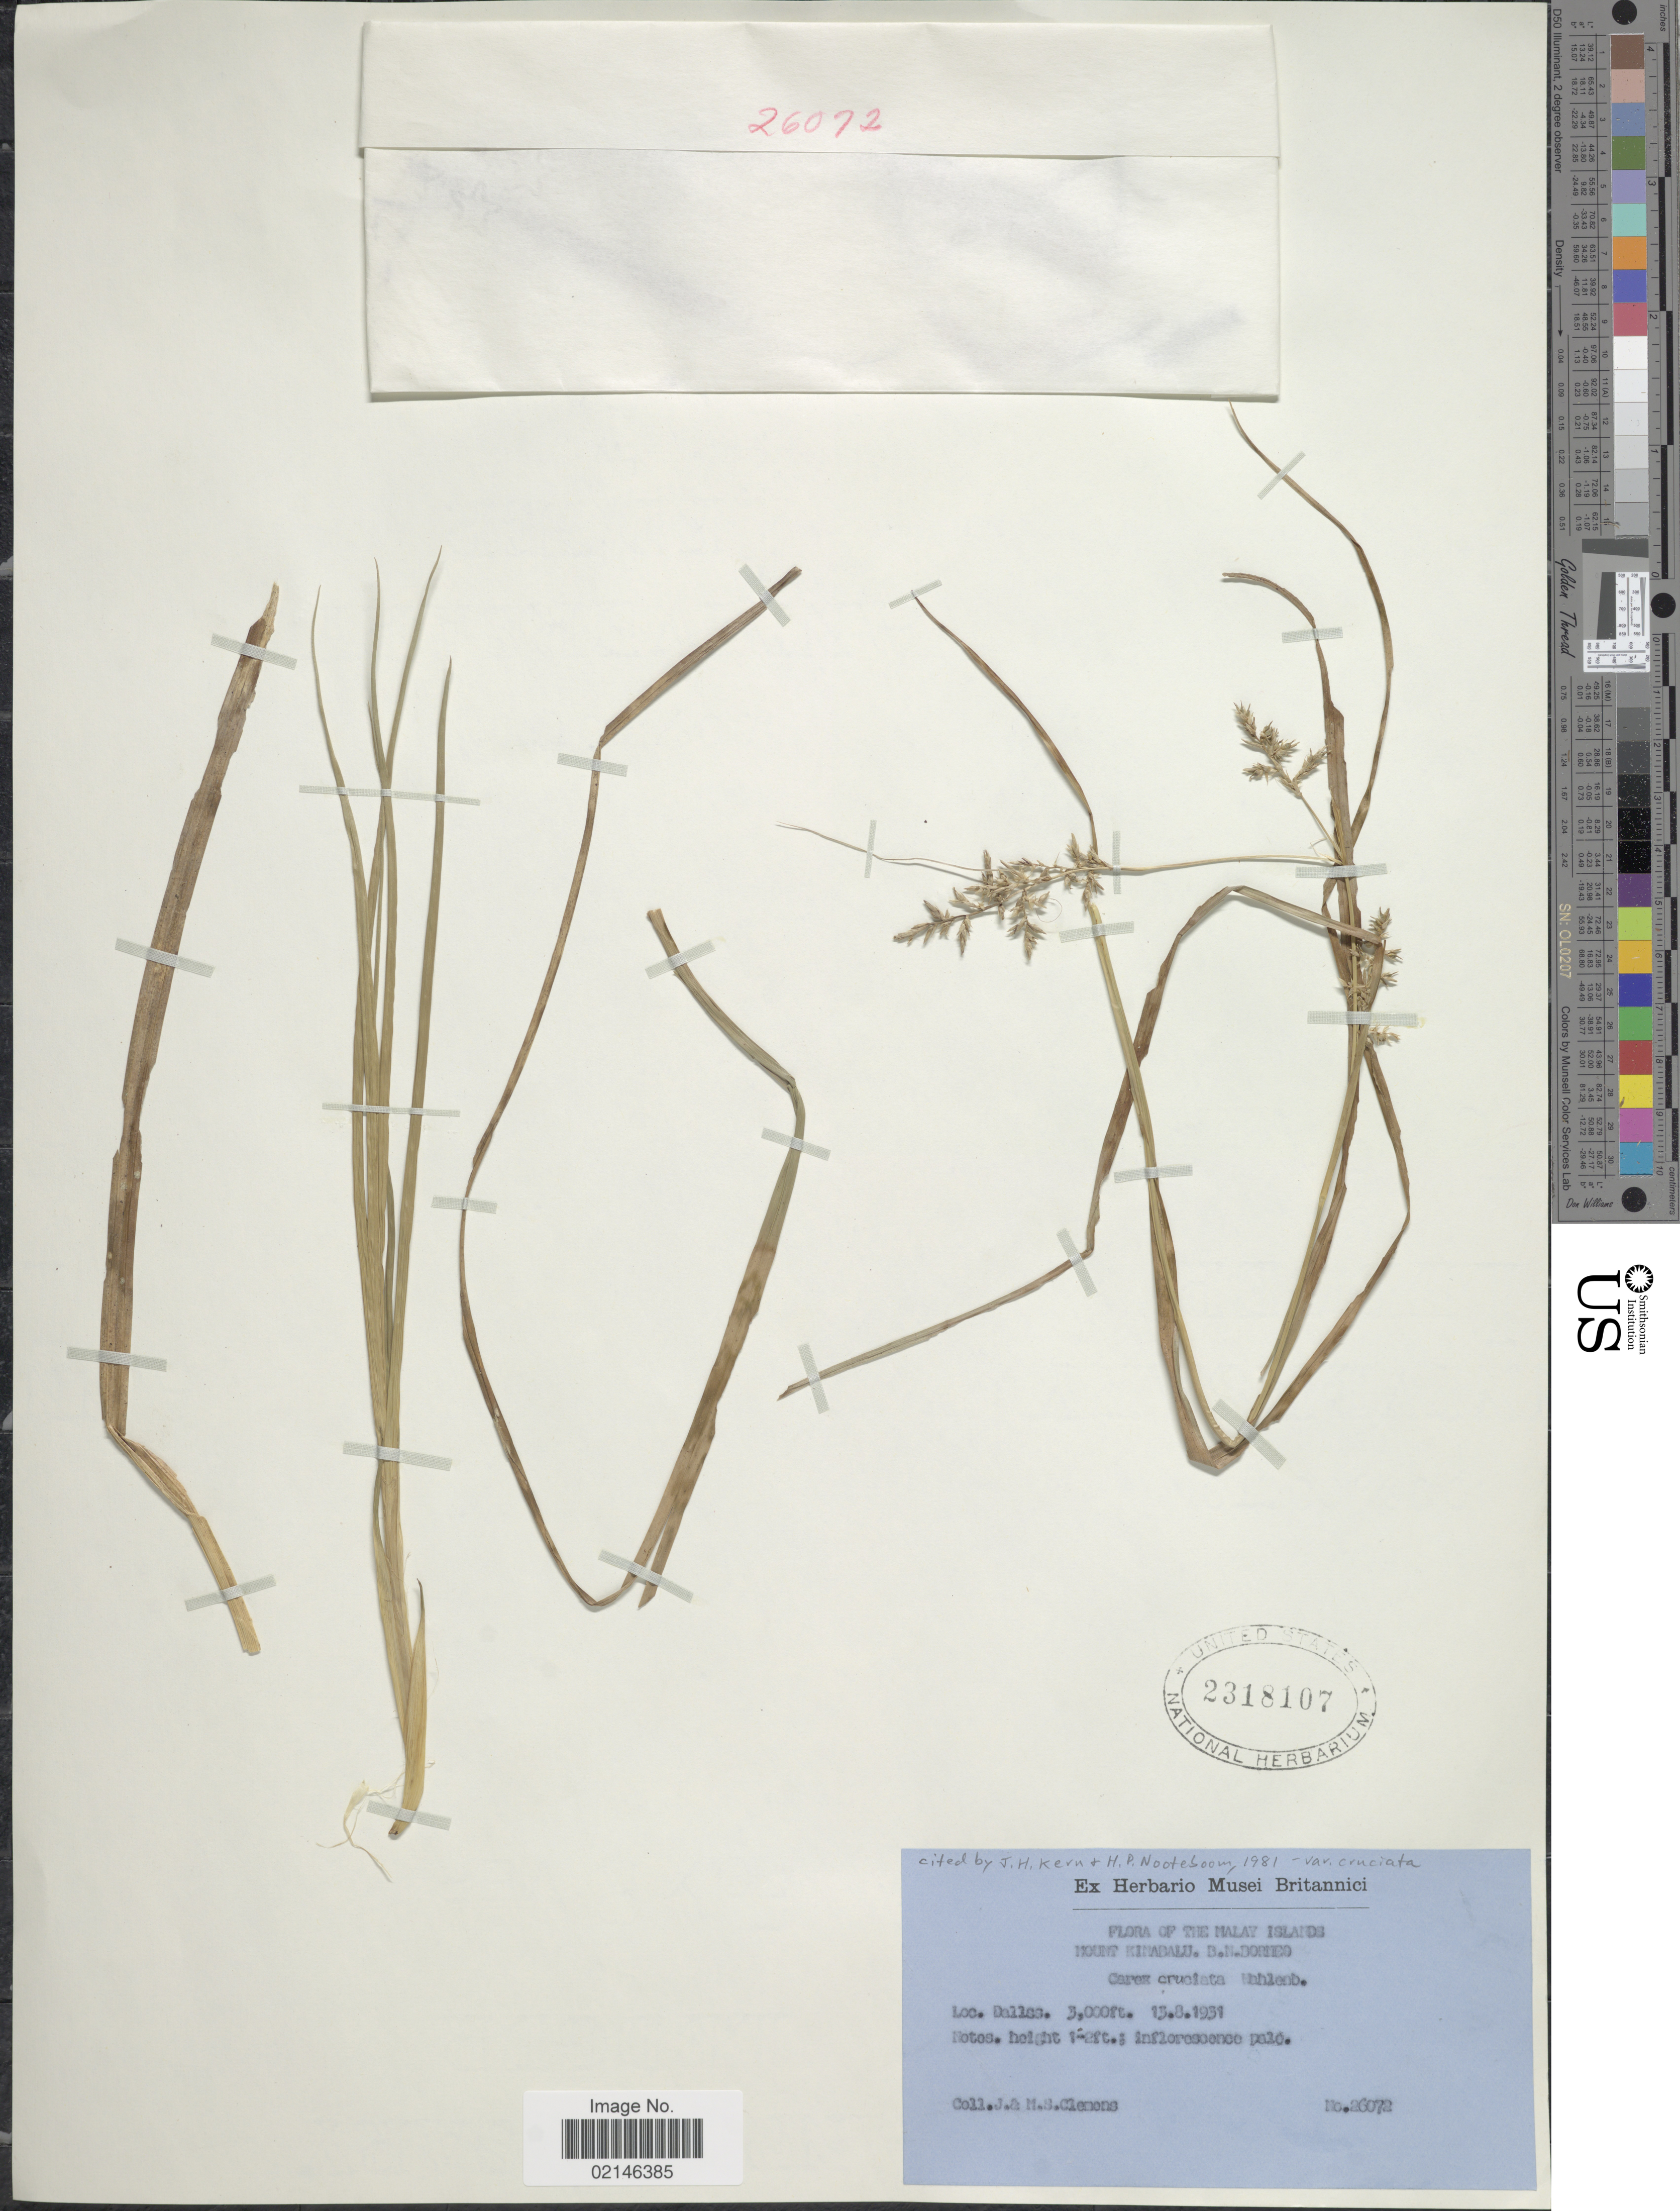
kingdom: Plantae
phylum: Tracheophyta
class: Liliopsida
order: Poales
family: Cyperaceae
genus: Carex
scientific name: Carex cruciata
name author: Wahlenb.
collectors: J. Clemens & M. S. Clemens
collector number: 26072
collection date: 1931-08-13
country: Malaysia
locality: Malay Islands, Mount Kinabalu B.N. Borneo, Dallss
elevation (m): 914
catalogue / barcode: US 2318107